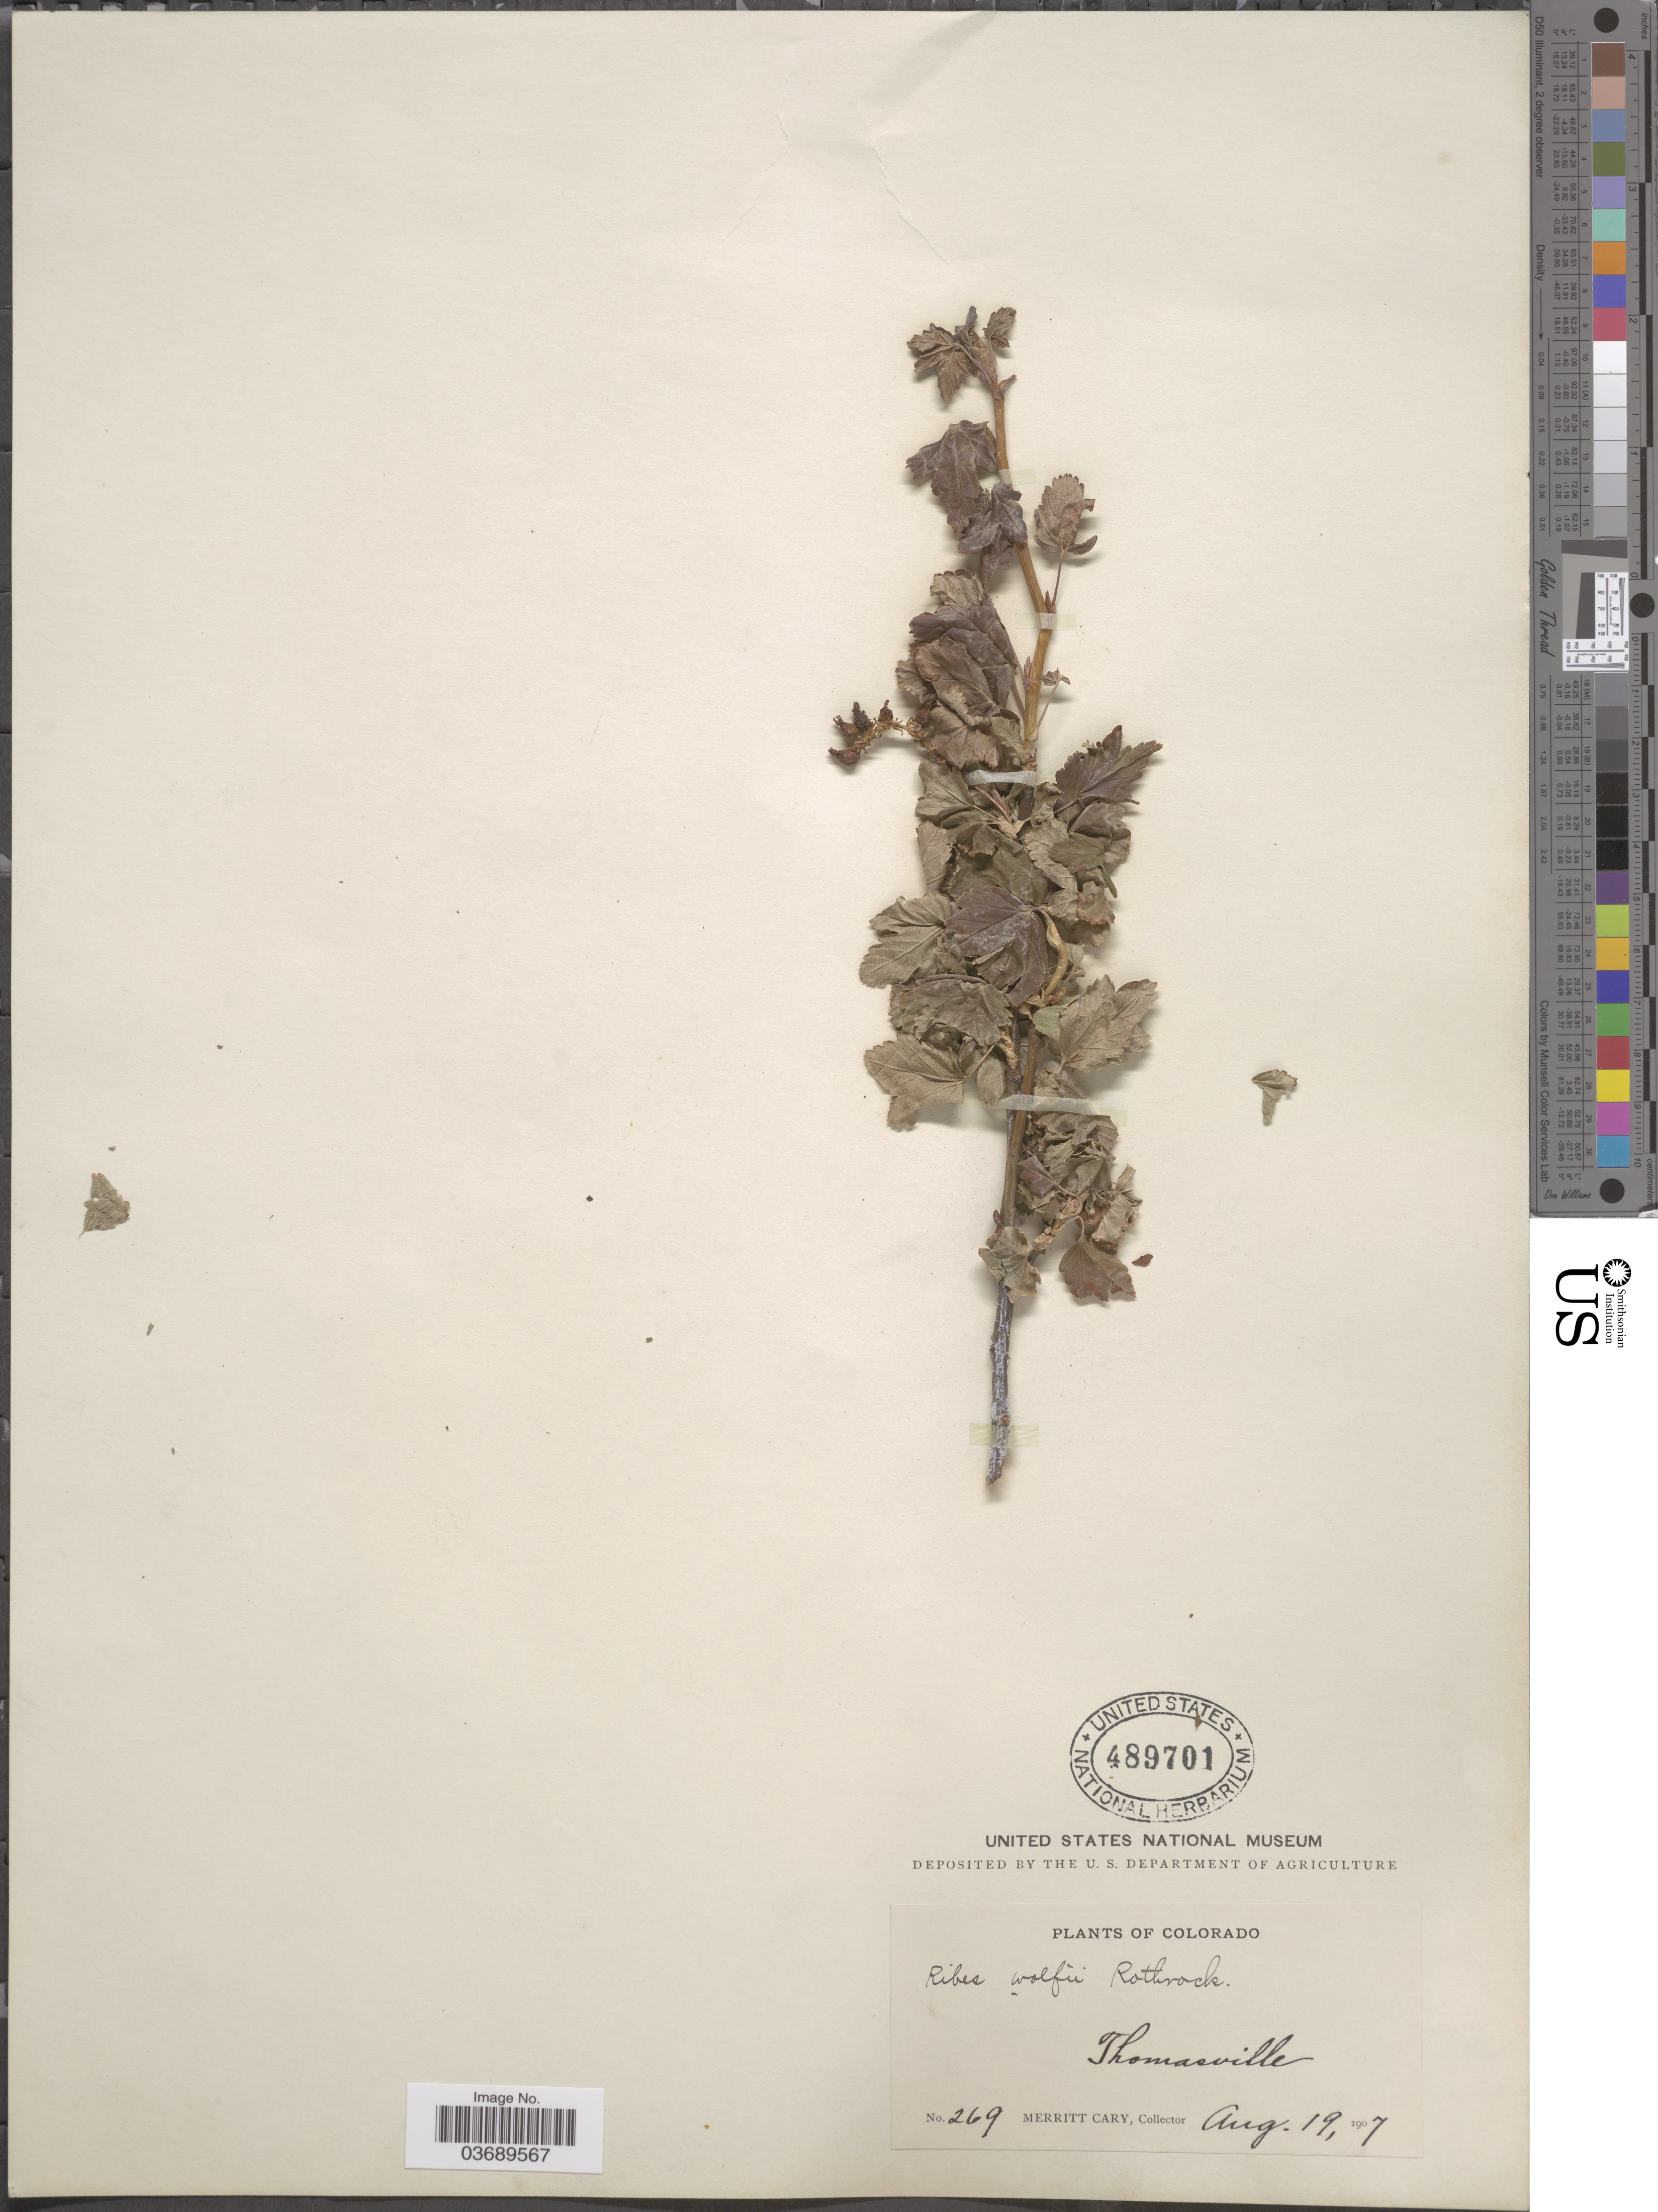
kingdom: Plantae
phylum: Tracheophyta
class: Magnoliopsida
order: Saxifragales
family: Grossulariaceae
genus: Ribes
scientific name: Ribes wolfii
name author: Rothr.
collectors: M. Cary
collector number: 269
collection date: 1907-08-19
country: United States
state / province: Colorado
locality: Thomasville.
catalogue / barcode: US 489701